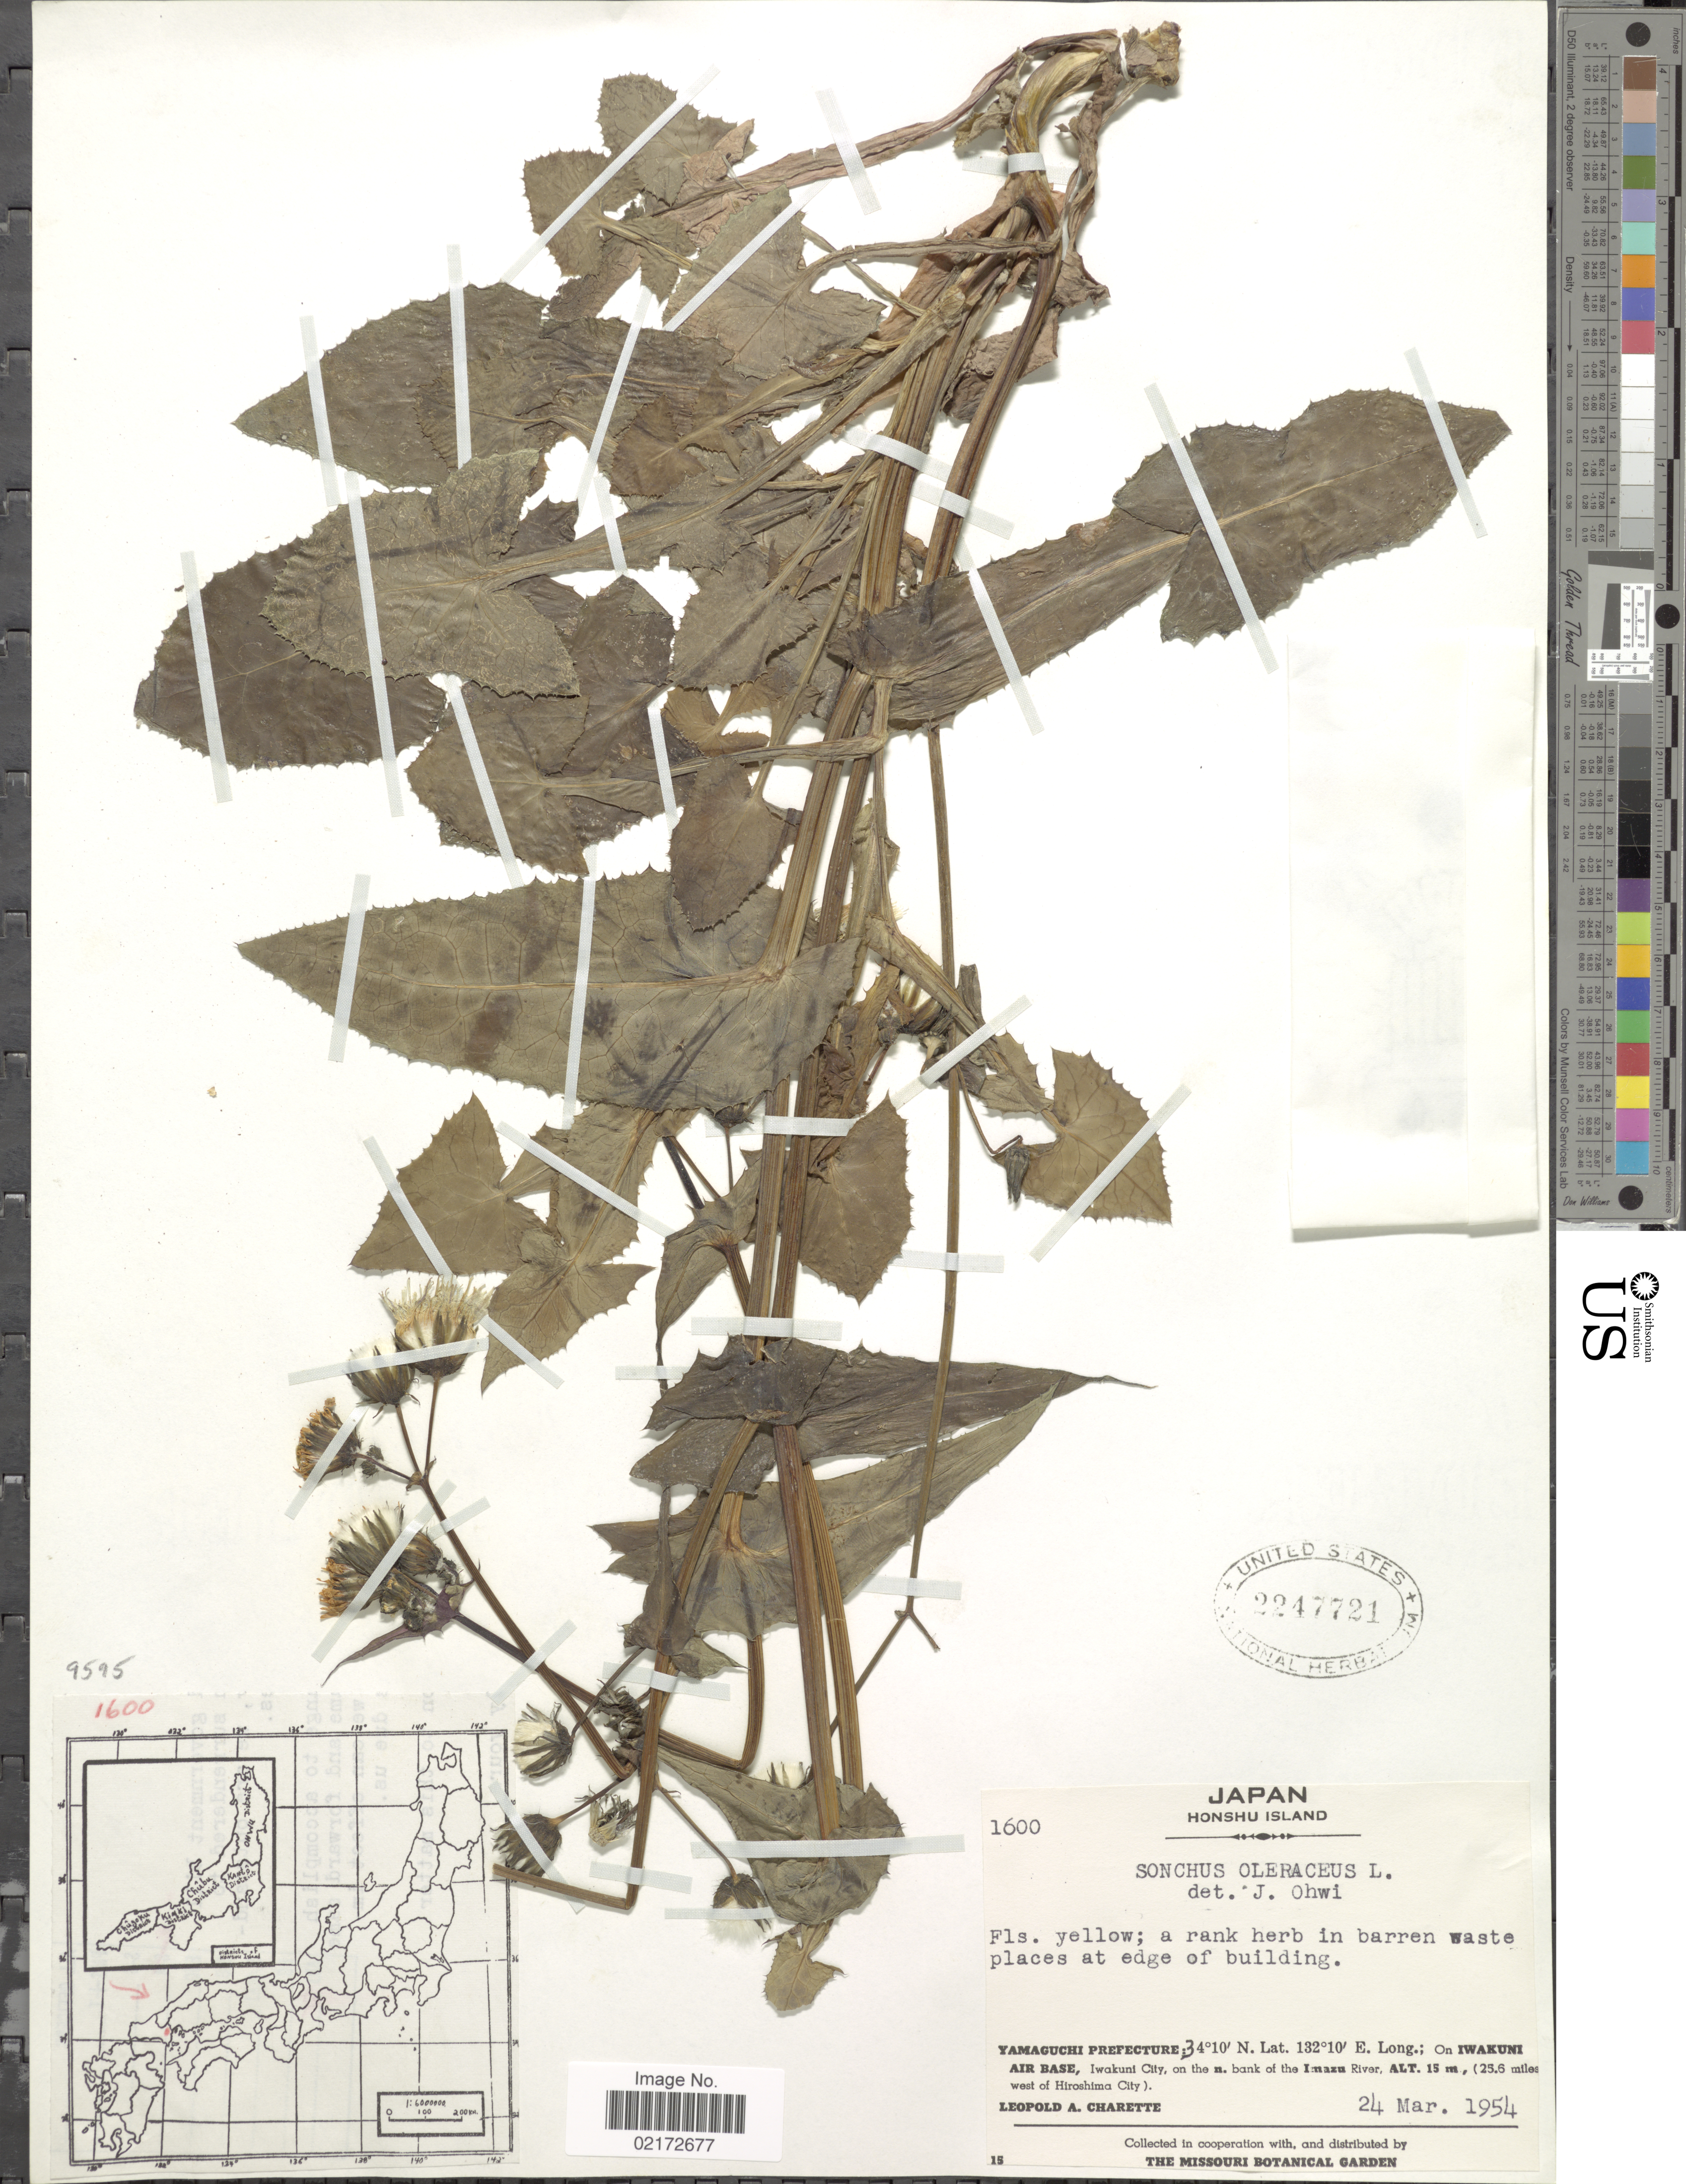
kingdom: Plantae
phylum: Tracheophyta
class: Magnoliopsida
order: Asterales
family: Asteraceae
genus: Sonchus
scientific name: Sonchus oleraceus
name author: L.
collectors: L. A. Charette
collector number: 1600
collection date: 1954-03-24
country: Japan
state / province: Yamaguti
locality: Honshu Island. Yamaguchi Prefecture; On Iwakuni Air Base, Iwakuni City, on the n. bank of the Imazu River, (25.6 miles west of Hiroshima City).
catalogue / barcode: US 2247721